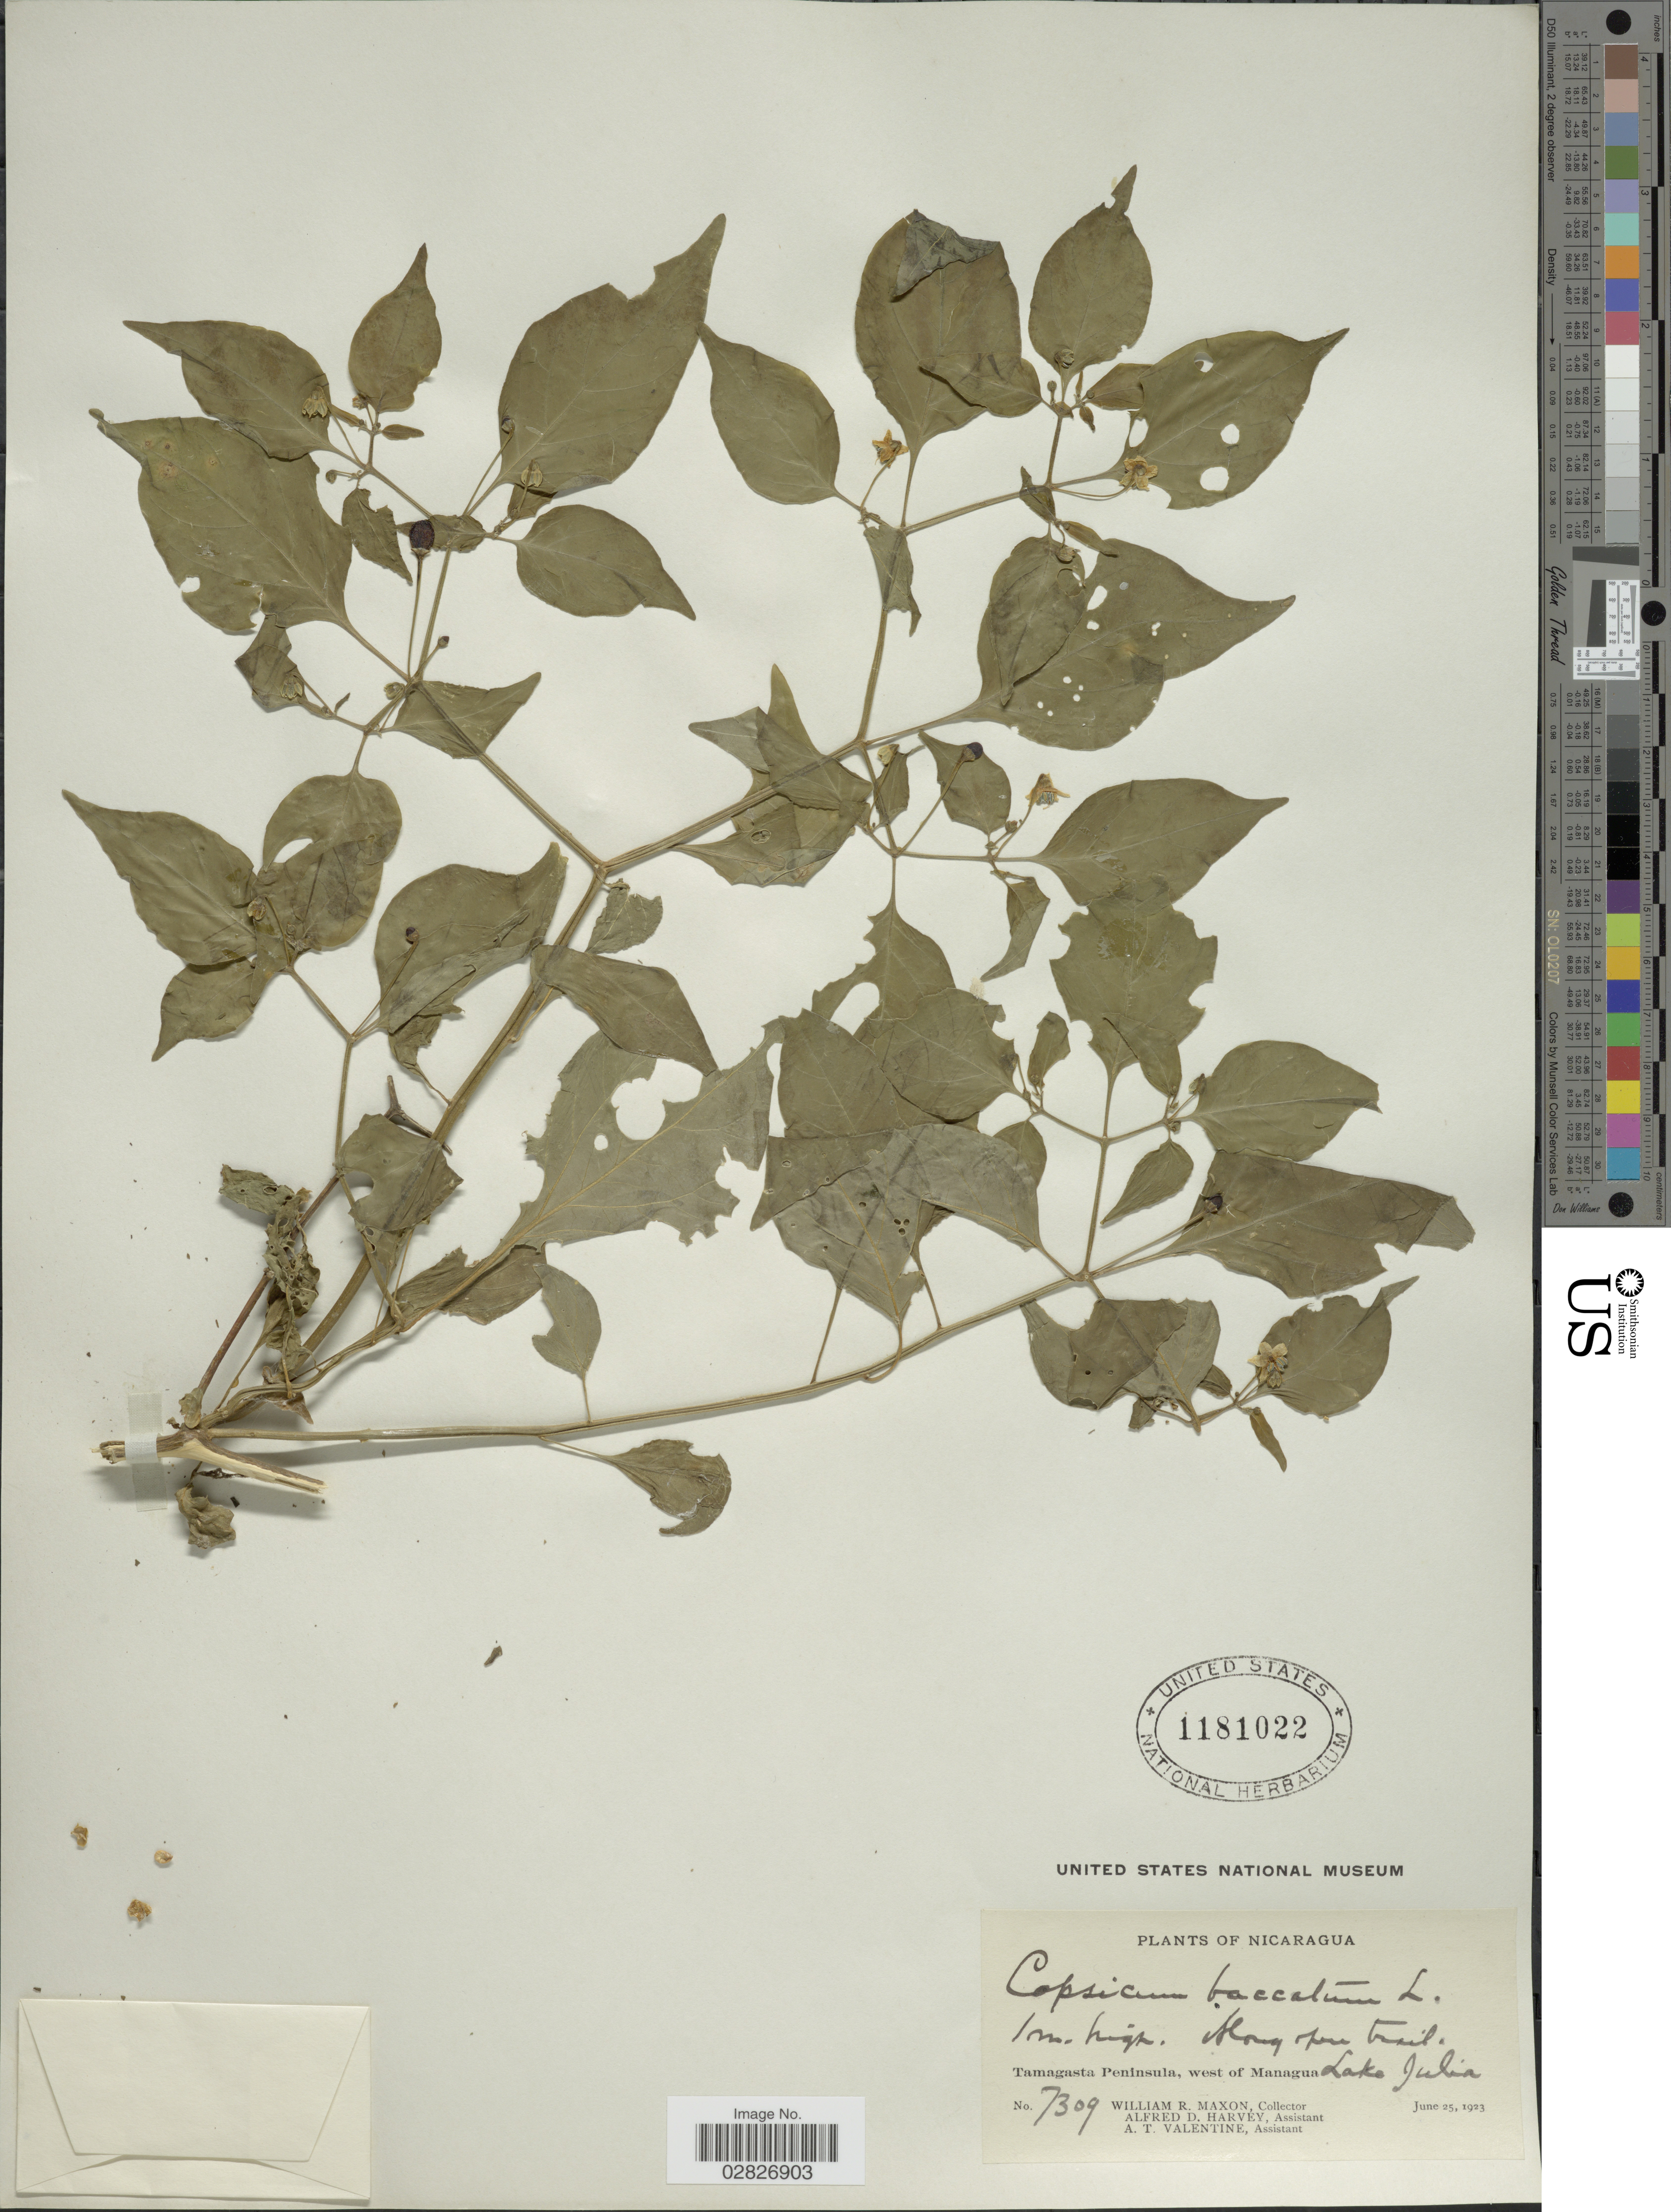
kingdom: Plantae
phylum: Tracheophyta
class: Magnoliopsida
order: Solanales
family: Solanaceae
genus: Capsicum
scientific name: Capsicum baccatum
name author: L.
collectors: W. R. Maxon, A. D. Harvey & A. Valentine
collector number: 7309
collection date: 1923-06-25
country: Nicaragua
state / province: Managua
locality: Tamagasta Peninsula, west of Managua, Lake Julia.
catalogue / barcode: US 1181022